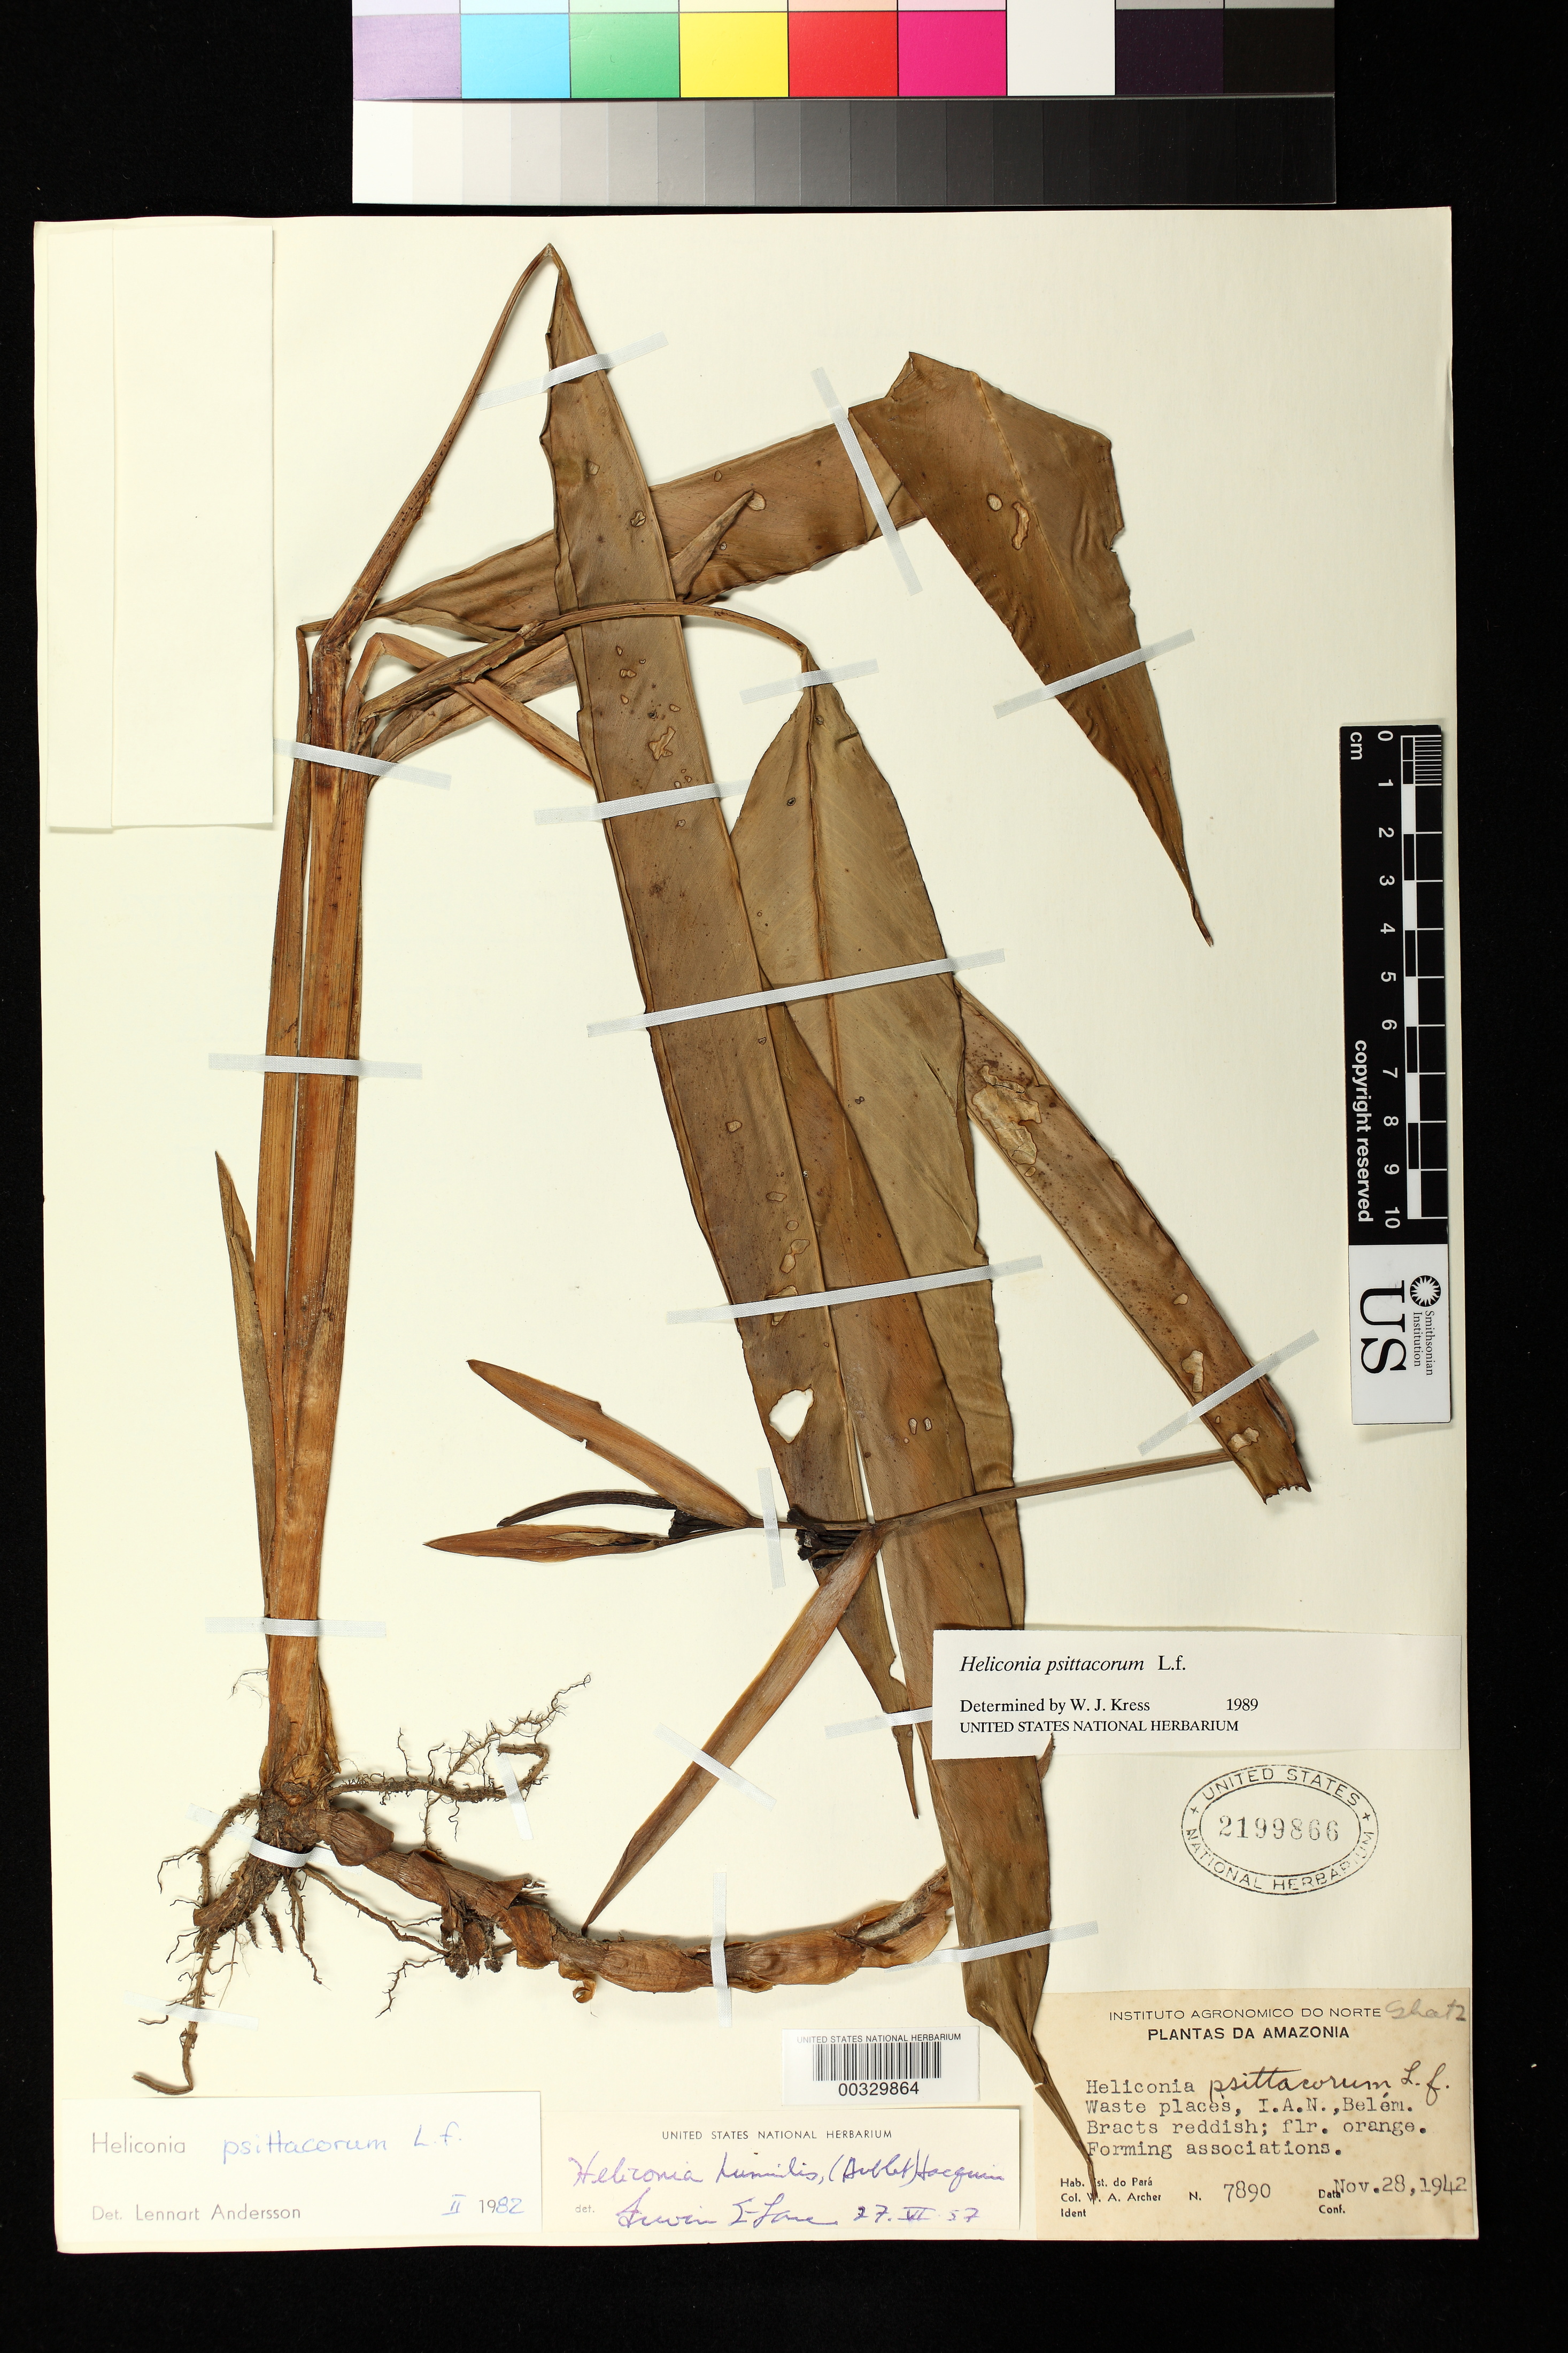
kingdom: Plantae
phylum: Tracheophyta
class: Liliopsida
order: Zingiberales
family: Heliconiaceae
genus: Heliconia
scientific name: Heliconia psittacorum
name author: L. f.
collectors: W. A. Archer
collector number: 7890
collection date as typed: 28 Nov 1942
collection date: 1942-11-28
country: Brazil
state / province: Pará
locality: Waste places, i.a.n., belem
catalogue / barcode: US 2199866